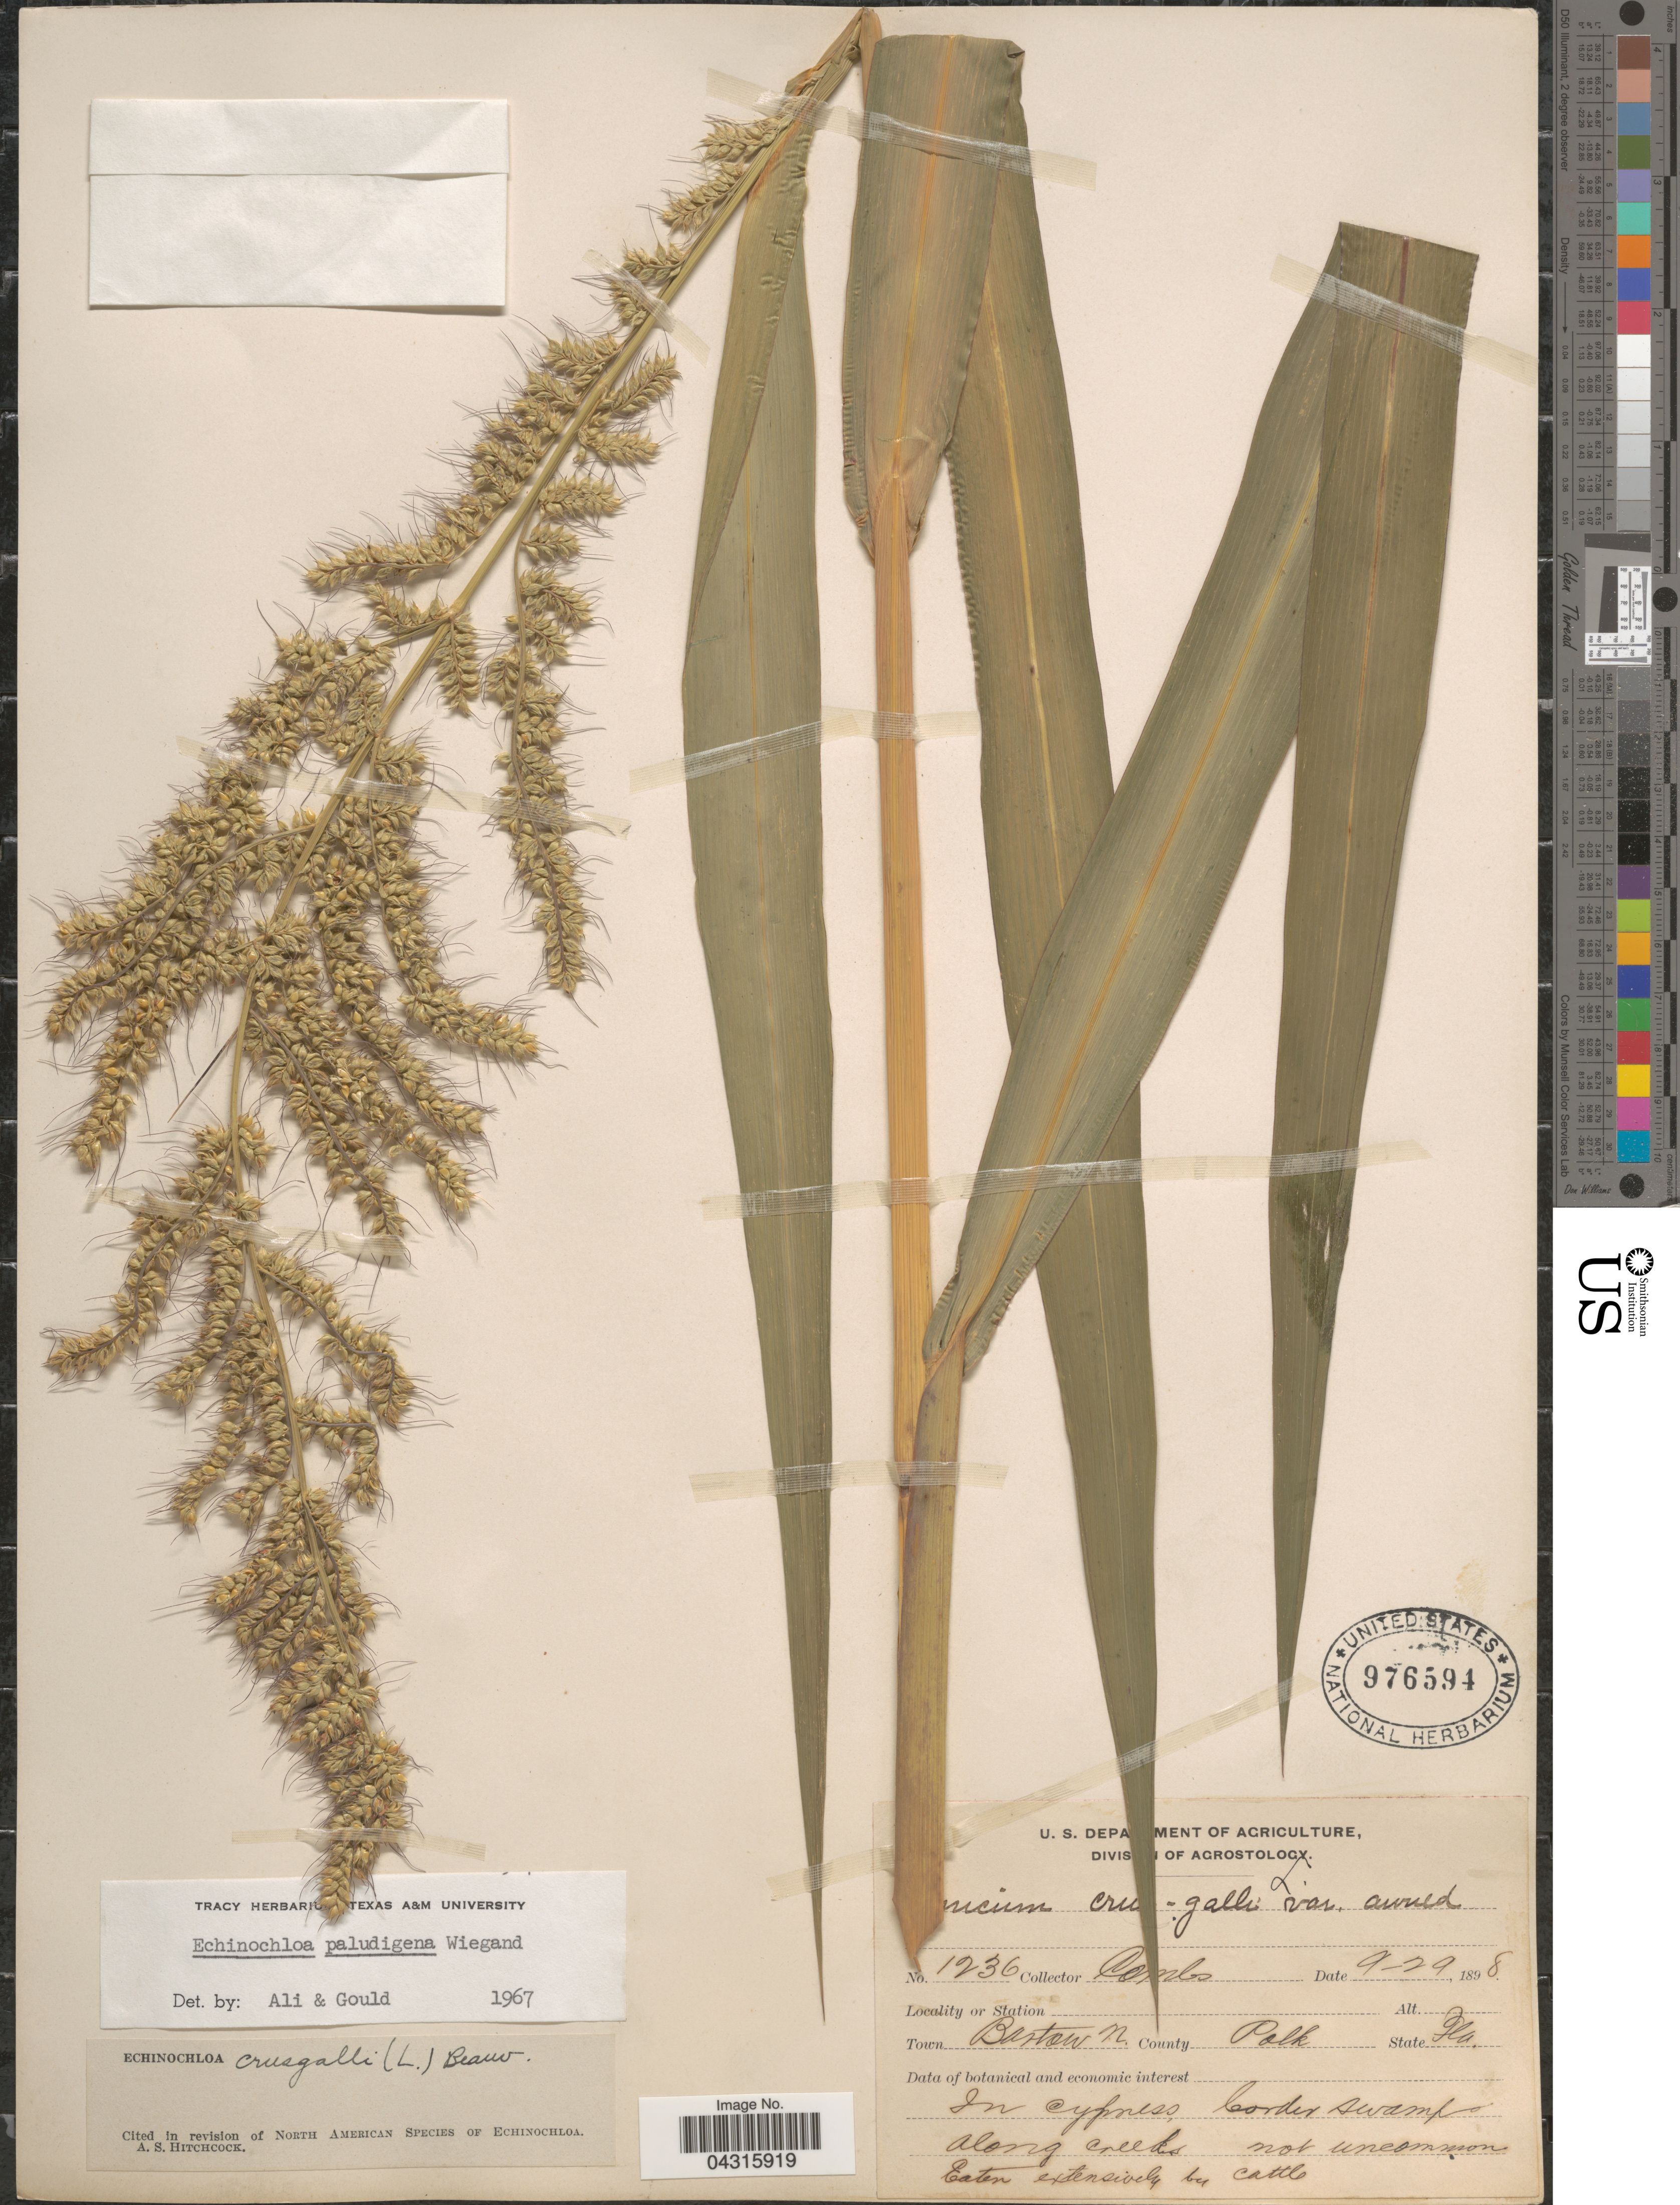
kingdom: Plantae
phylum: Tracheophyta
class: Liliopsida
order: Poales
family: Poaceae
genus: Echinochloa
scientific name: Echinochloa paludigena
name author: Wiegand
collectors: -. Combs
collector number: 1236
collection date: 1898-09-29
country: United States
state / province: Florida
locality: Town Bartow N. County Polk. In cypress border swamps along creeks.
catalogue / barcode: US 976594